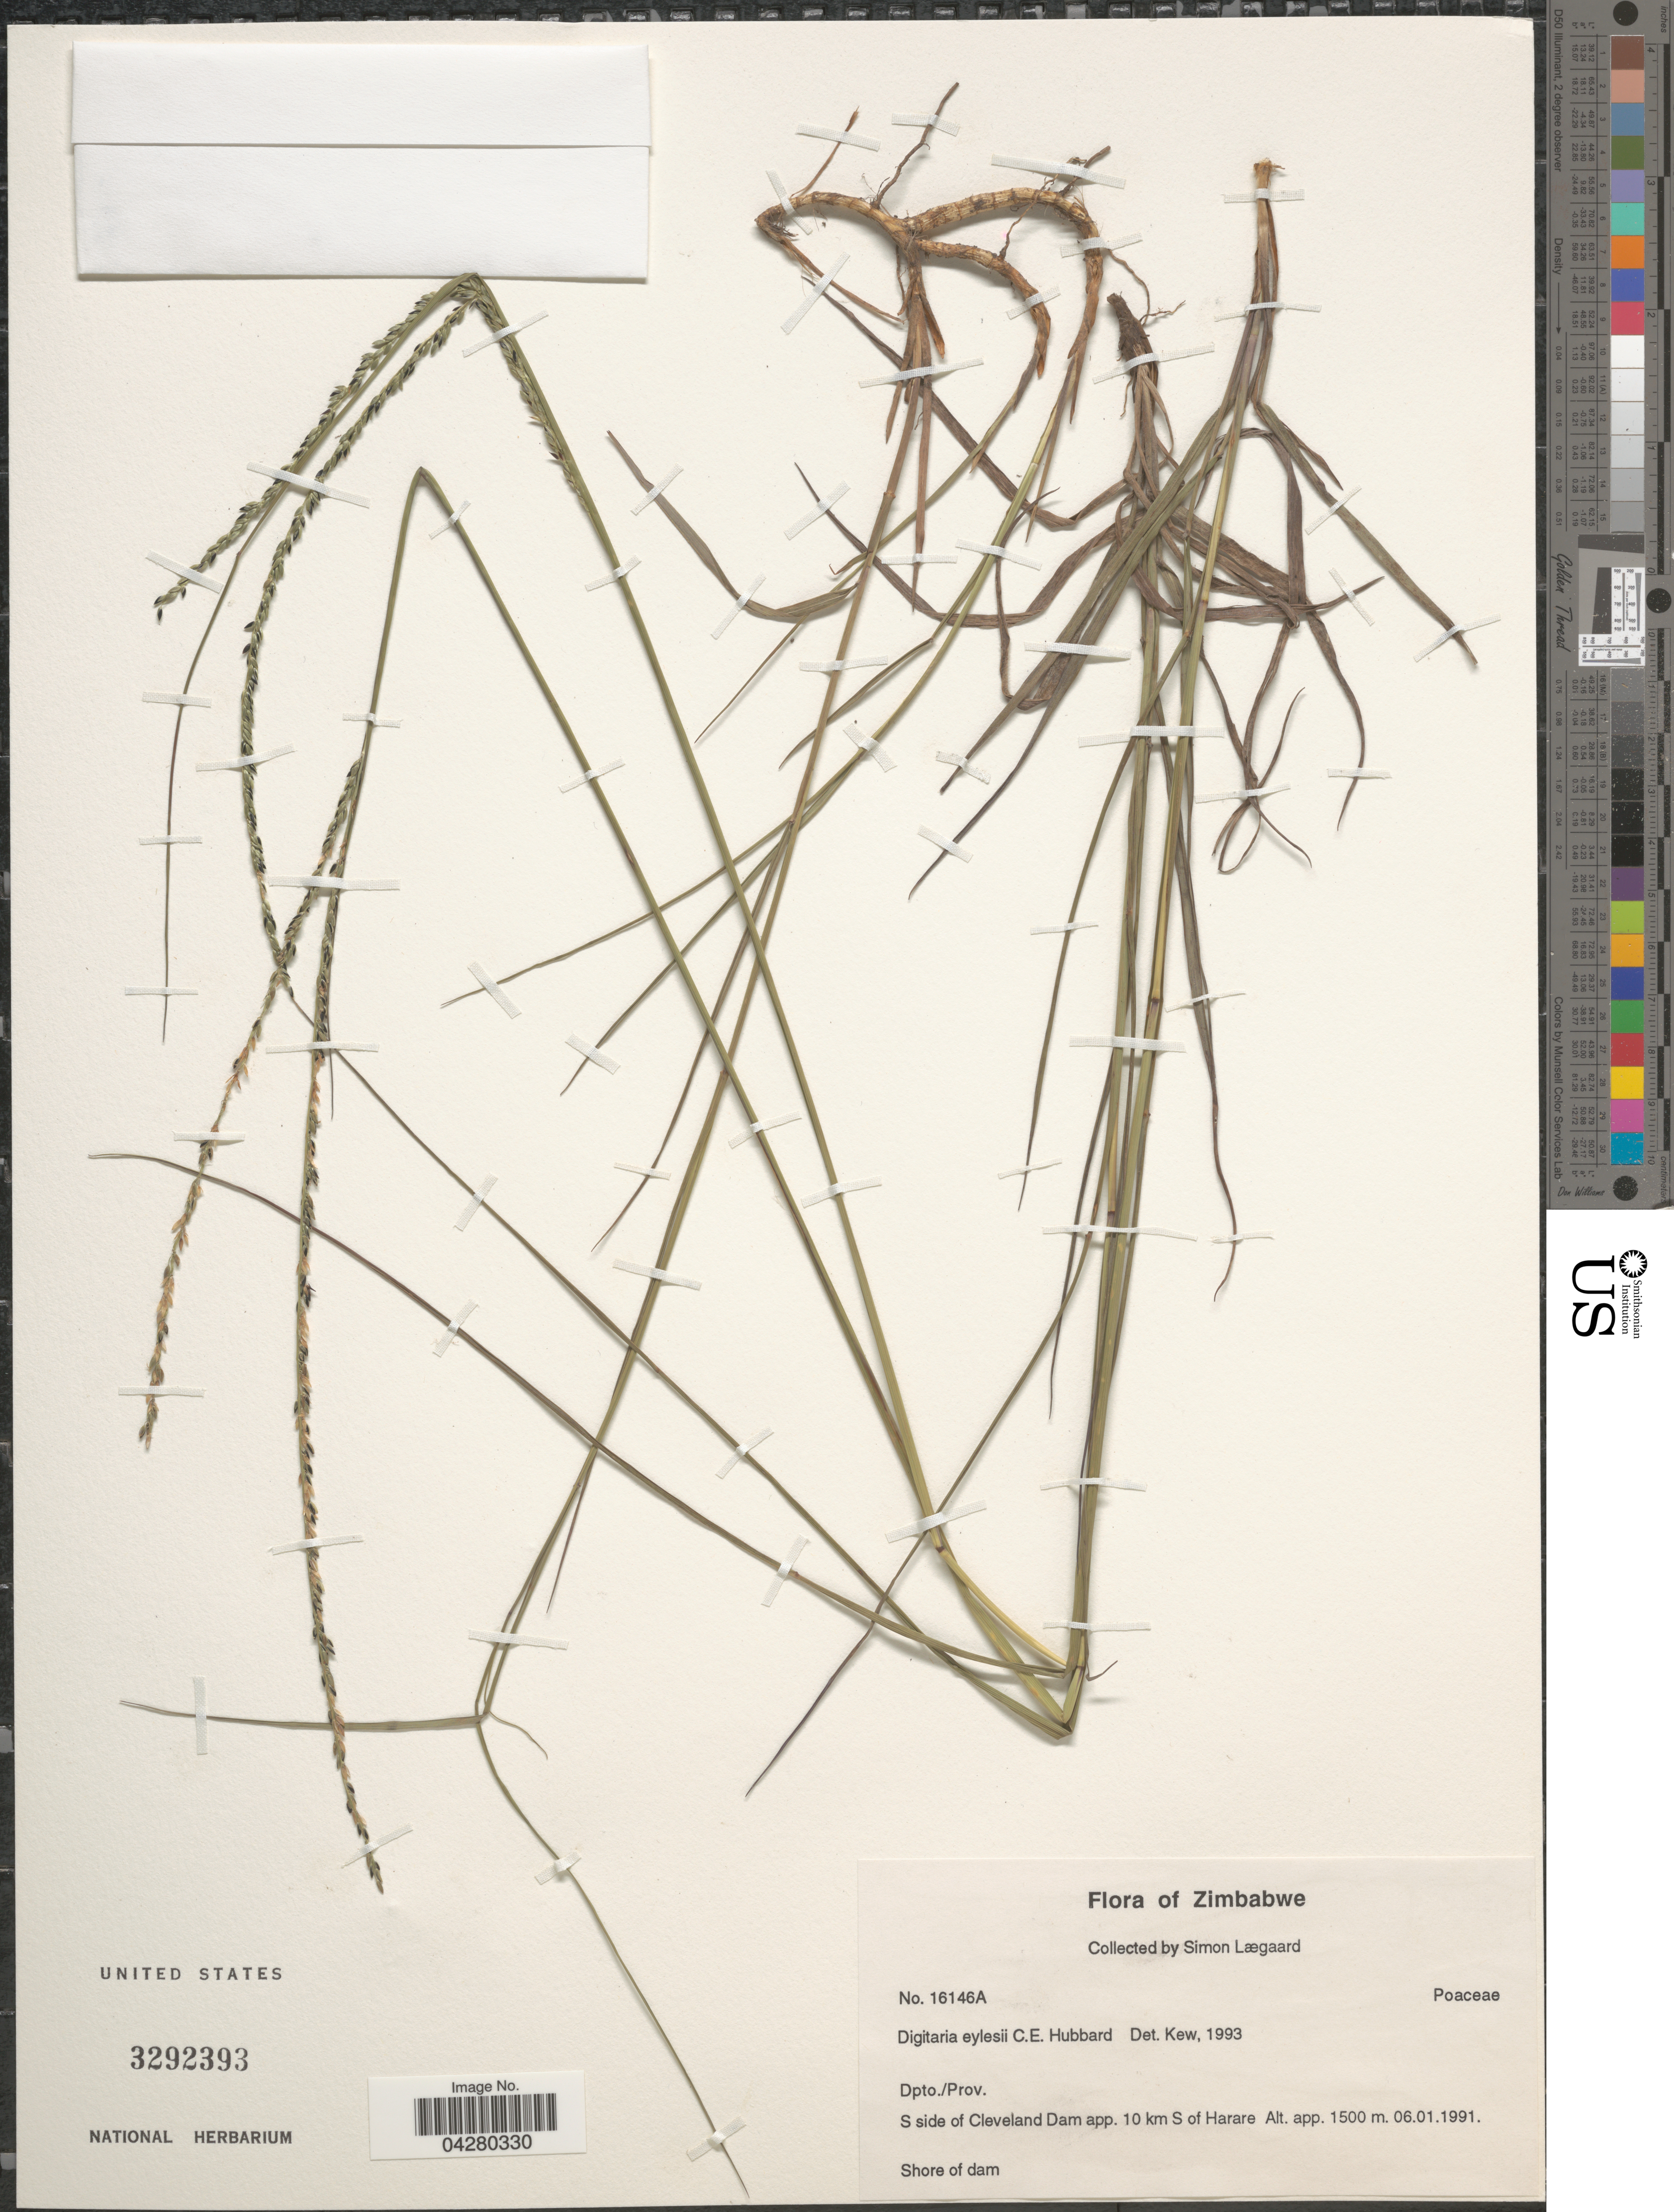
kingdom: Plantae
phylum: Tracheophyta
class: Liliopsida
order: Poales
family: Poaceae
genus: Digitaria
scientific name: Digitaria eylesii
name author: C. E. Hubb.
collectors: S. Lægaard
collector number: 16146A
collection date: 1991-01-06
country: Zimbabwe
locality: Dpto./Prov. S side of Cleveland Dam app. 10 km S of Harare.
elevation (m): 1500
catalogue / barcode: US 3292393